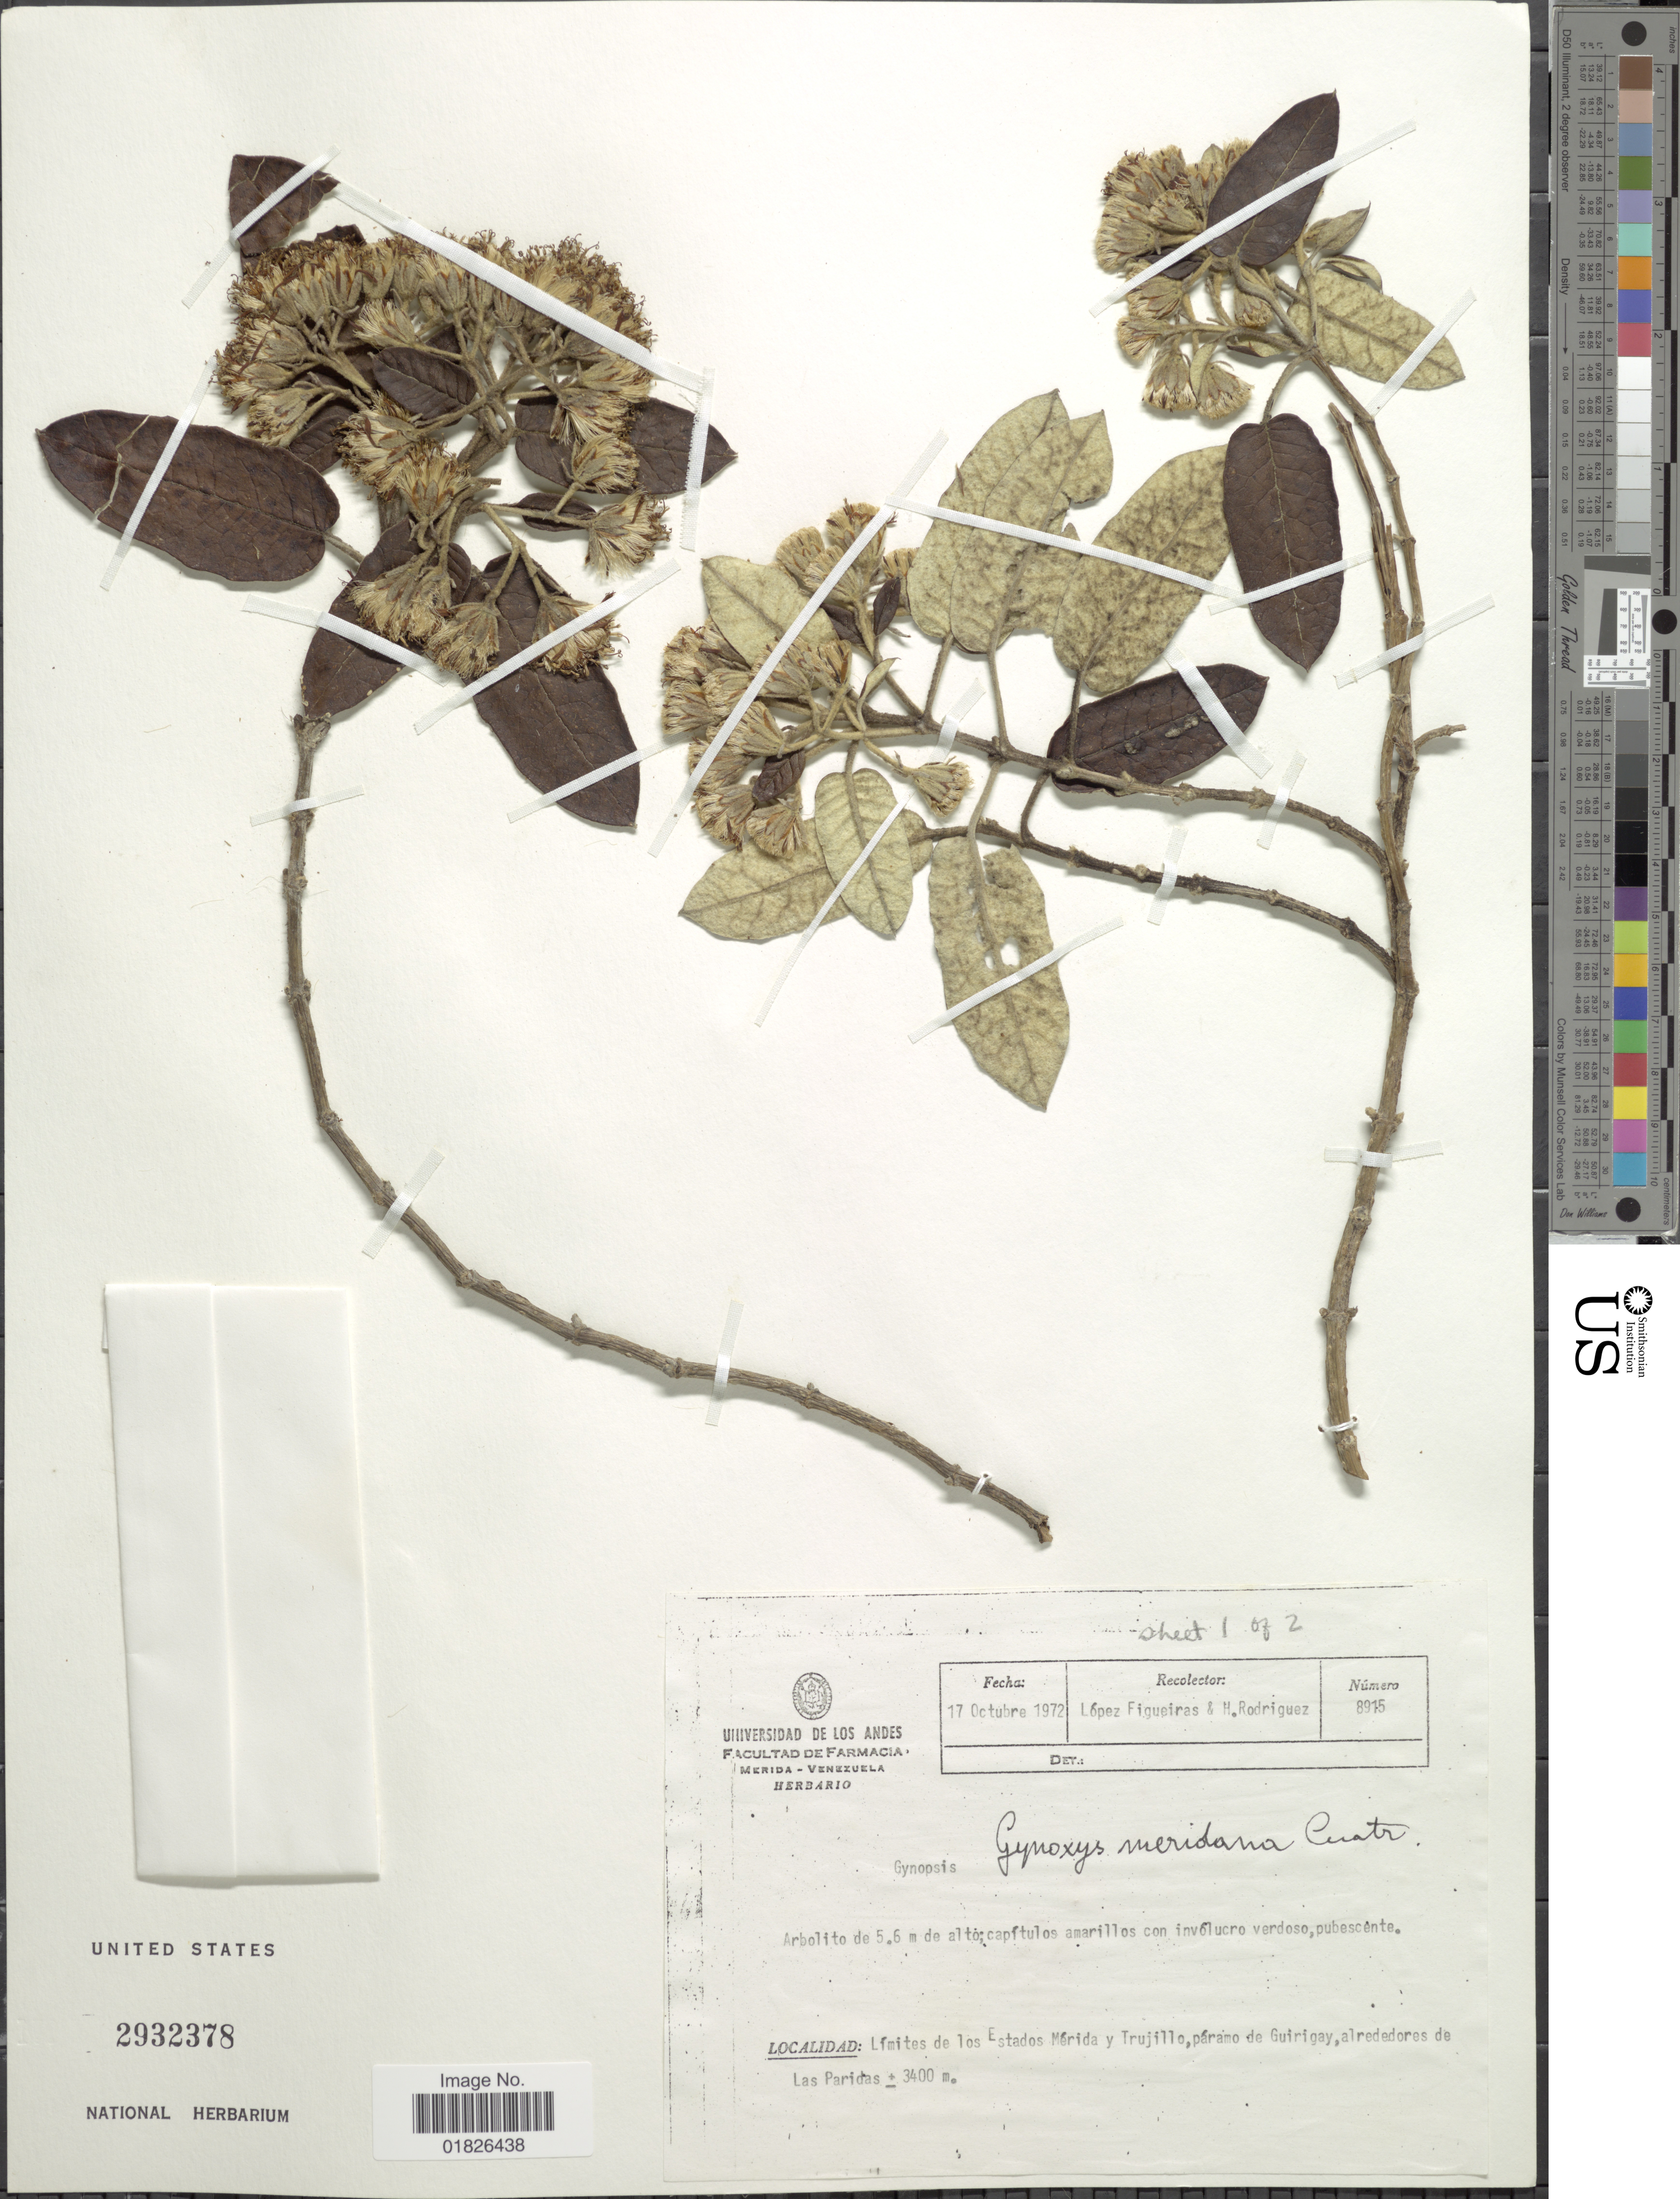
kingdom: Plantae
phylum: Tracheophyta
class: Magnoliopsida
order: Asterales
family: Asteraceae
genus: Gynoxys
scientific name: Gynoxys meridana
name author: Cuatrec.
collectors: L. Figueiras & H. Rodriguez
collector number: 8915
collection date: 1972-10-17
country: Venezuela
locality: Limites de los Estados Merida y Trujillo, paramo de Guirigay, alrededores de Las Paridas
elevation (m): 3400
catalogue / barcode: US 2932378